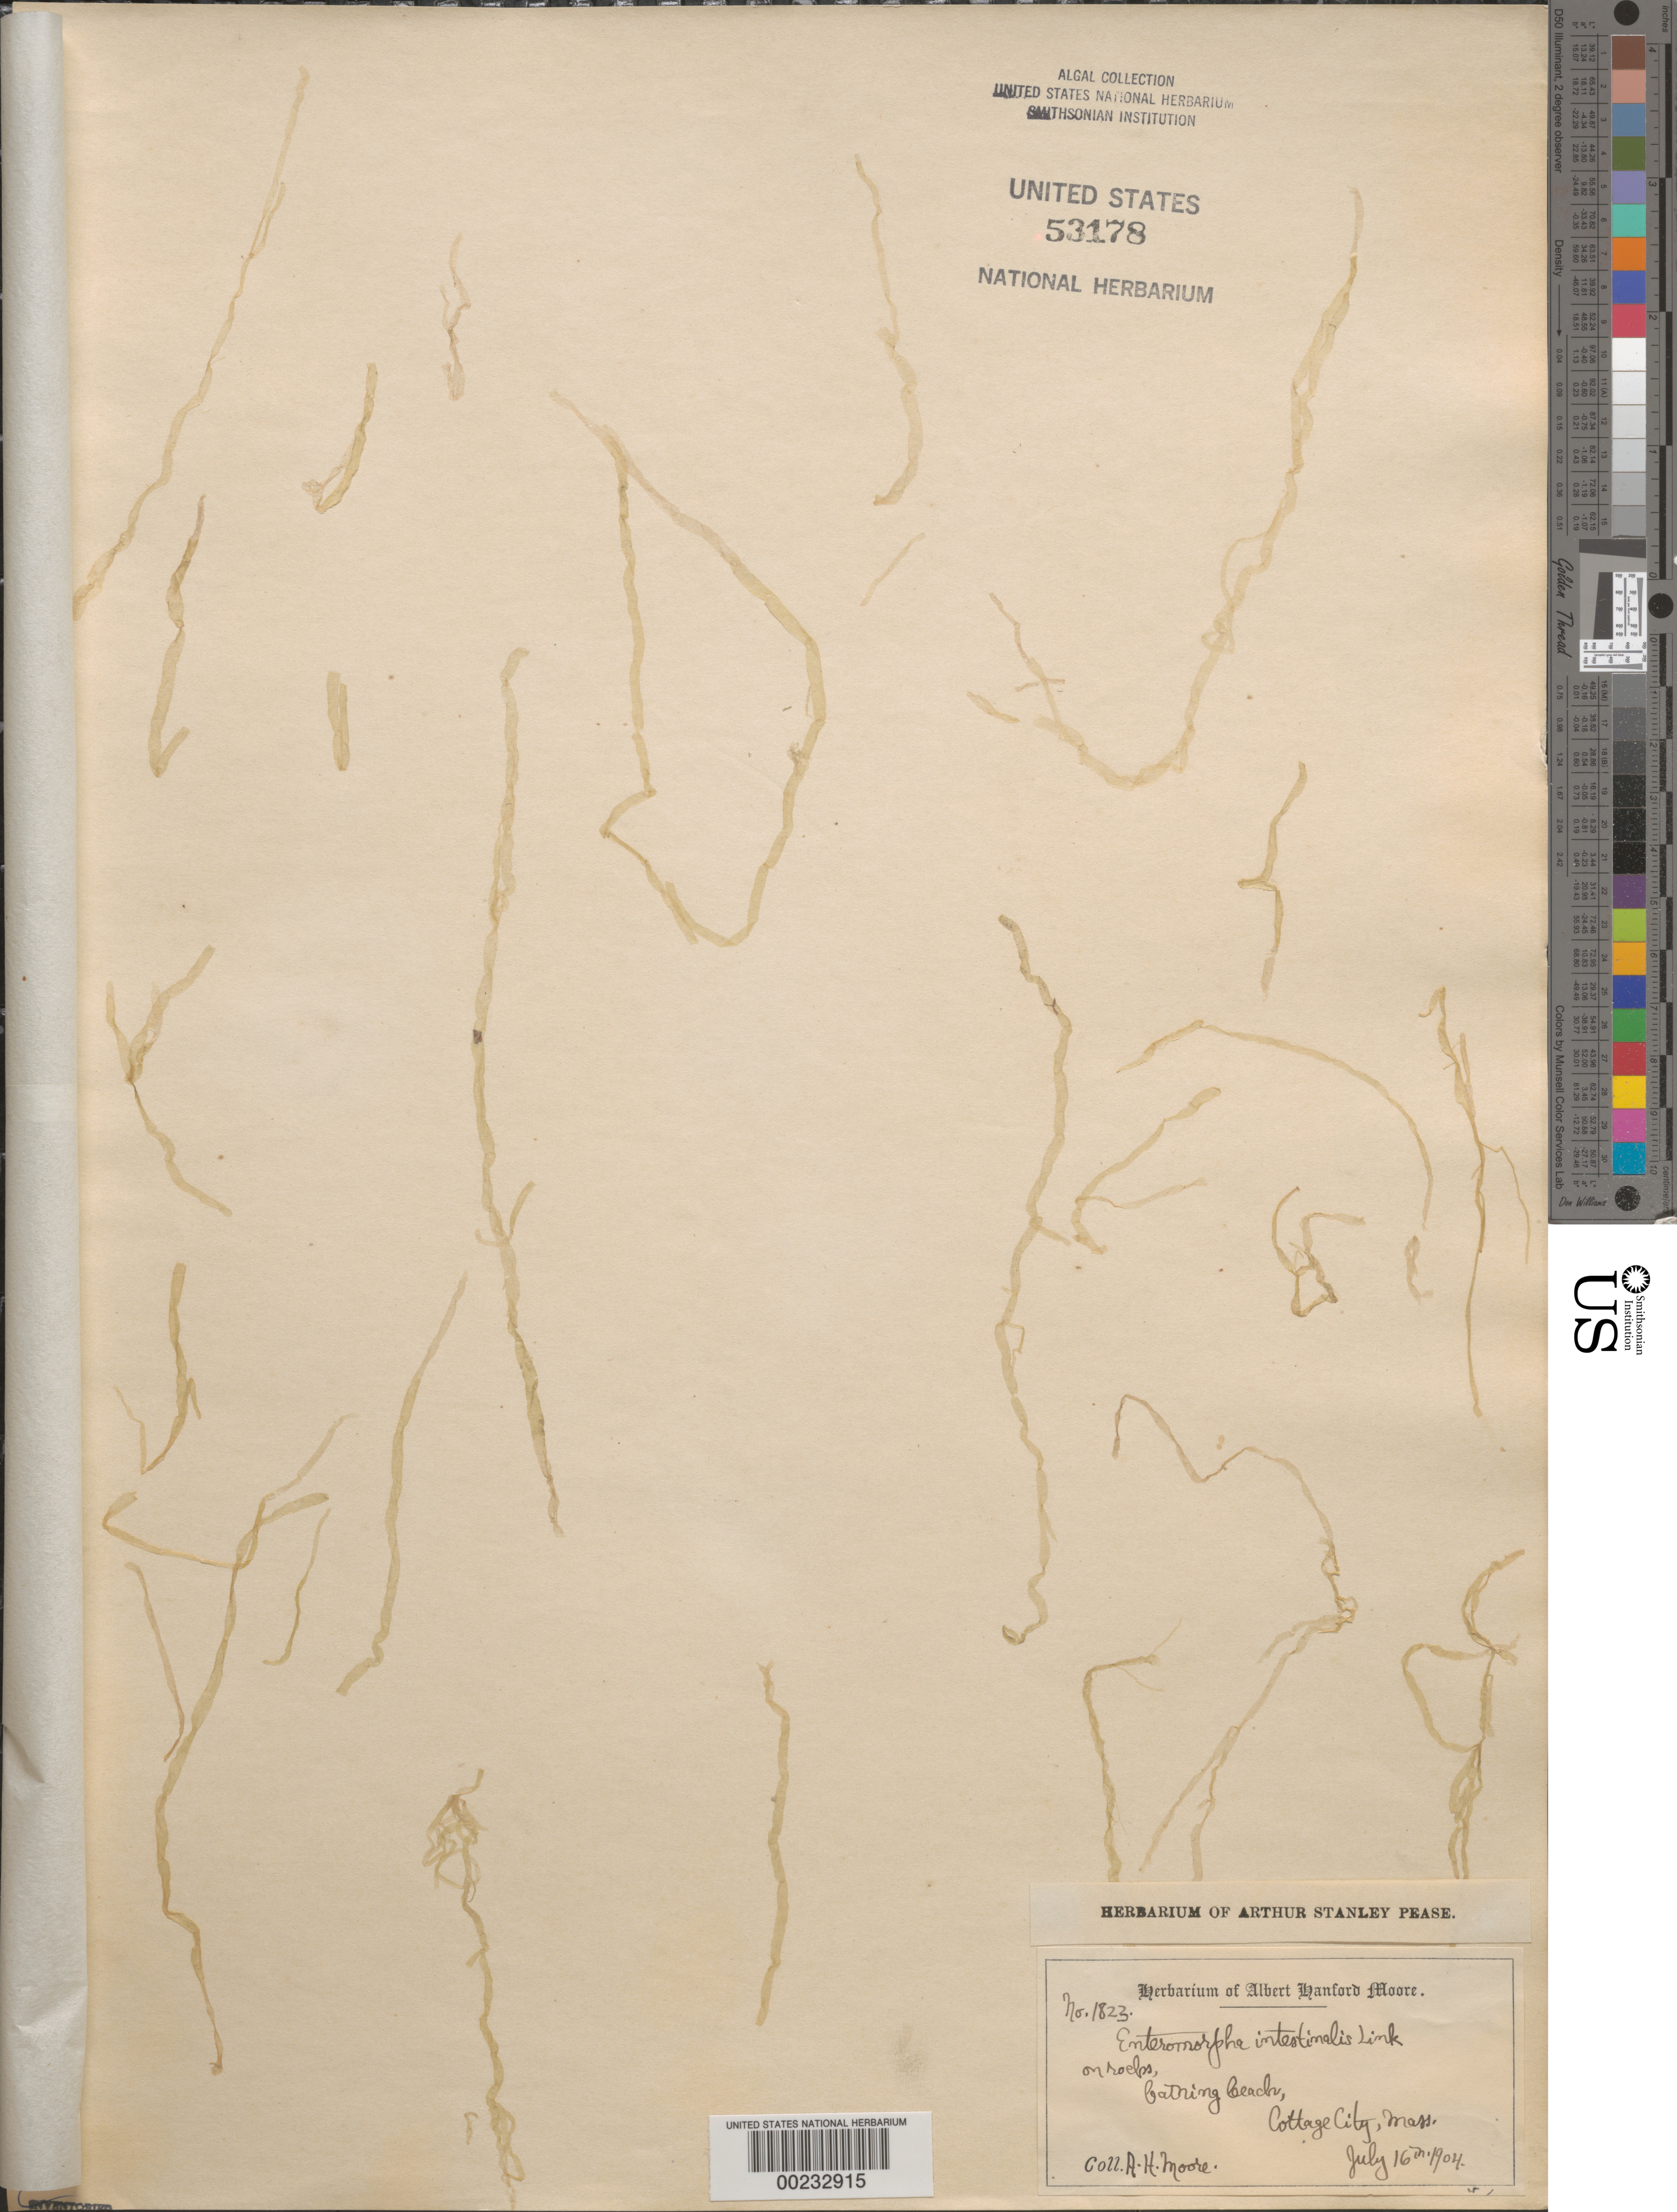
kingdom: Plantae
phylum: Chlorophyta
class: Ulvophyceae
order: Ulvales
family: Ulvaceae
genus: Ulva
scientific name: Ulva intestinalis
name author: L.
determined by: Algae name updating Project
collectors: A. H. Moore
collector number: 1823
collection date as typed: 16 Jul 1904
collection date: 1904-07-16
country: United States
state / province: Massachusetts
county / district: Dukes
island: Martha's Vineyard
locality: Cottage City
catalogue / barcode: US 53178